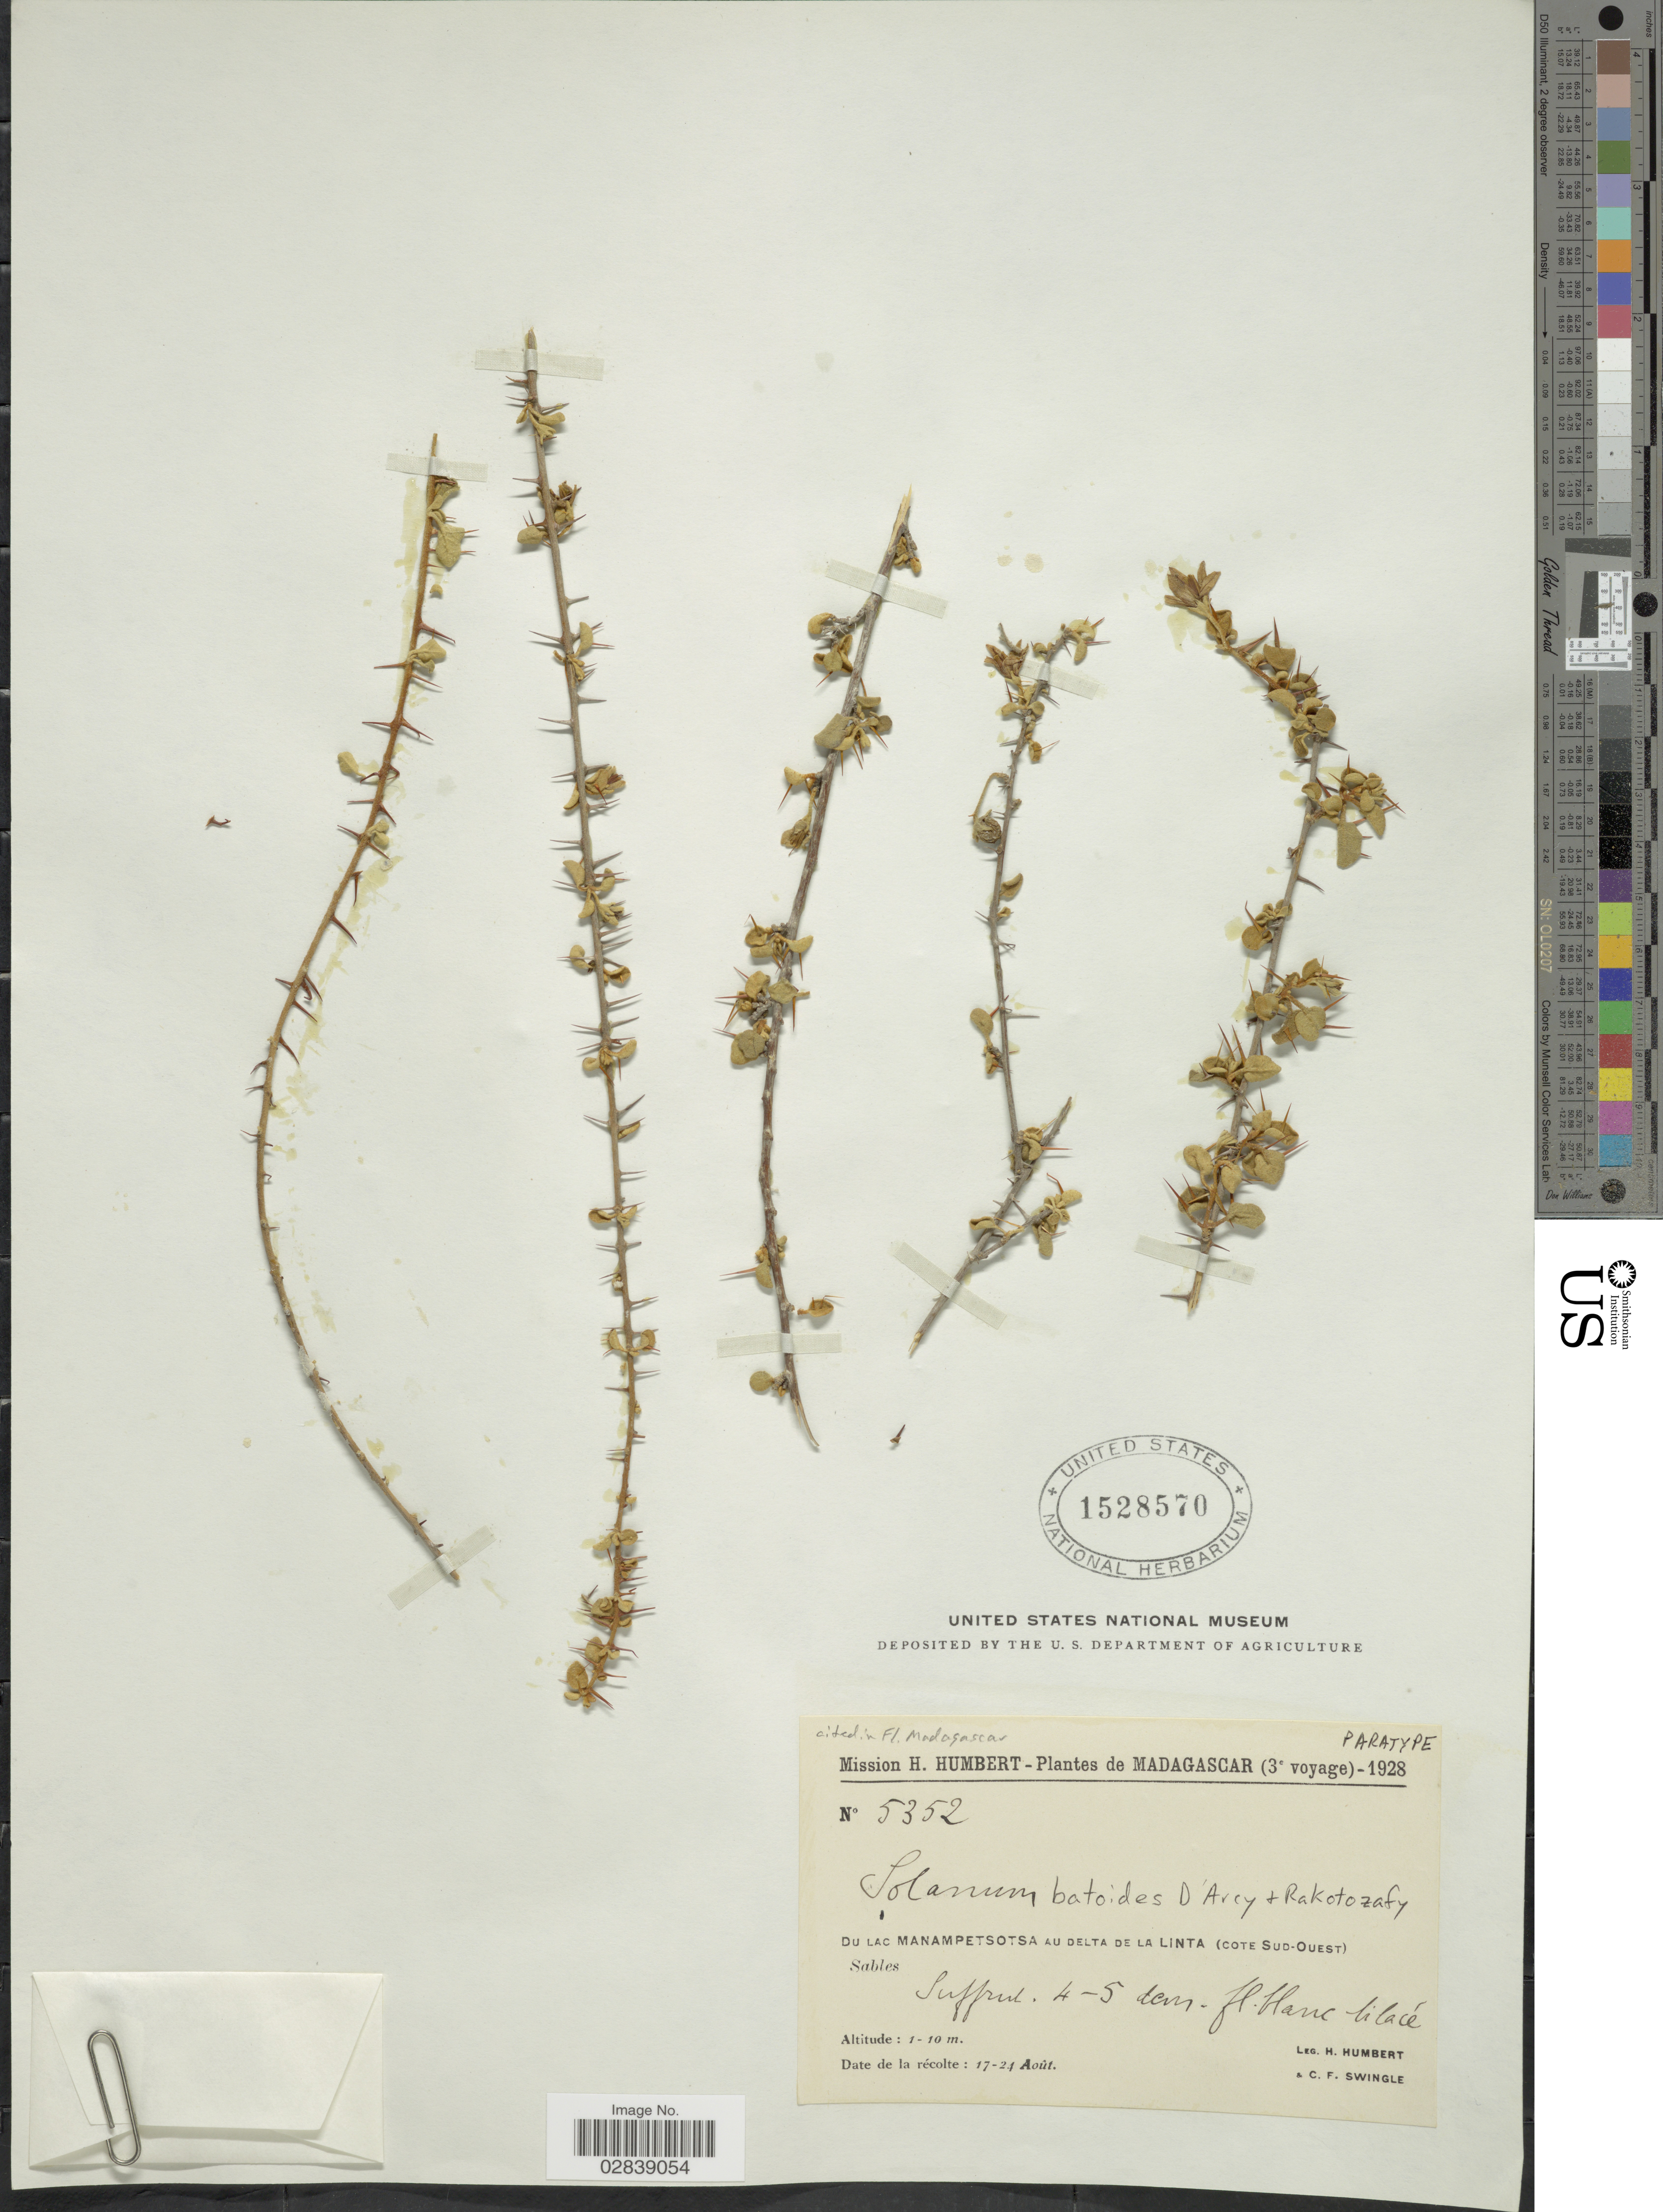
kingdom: Plantae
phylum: Tracheophyta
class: Magnoliopsida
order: Solanales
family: Solanaceae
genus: Solanum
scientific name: Solanum batoides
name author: D'Arcy & Rakot.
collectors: H. Humbert & C. Swingle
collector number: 5352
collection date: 1928-08-17/1928-08-24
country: Madagascar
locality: Du lac Manampetsotsa au delta de la Linta (Cote Sud-Ouest)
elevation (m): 1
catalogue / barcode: US 1528570